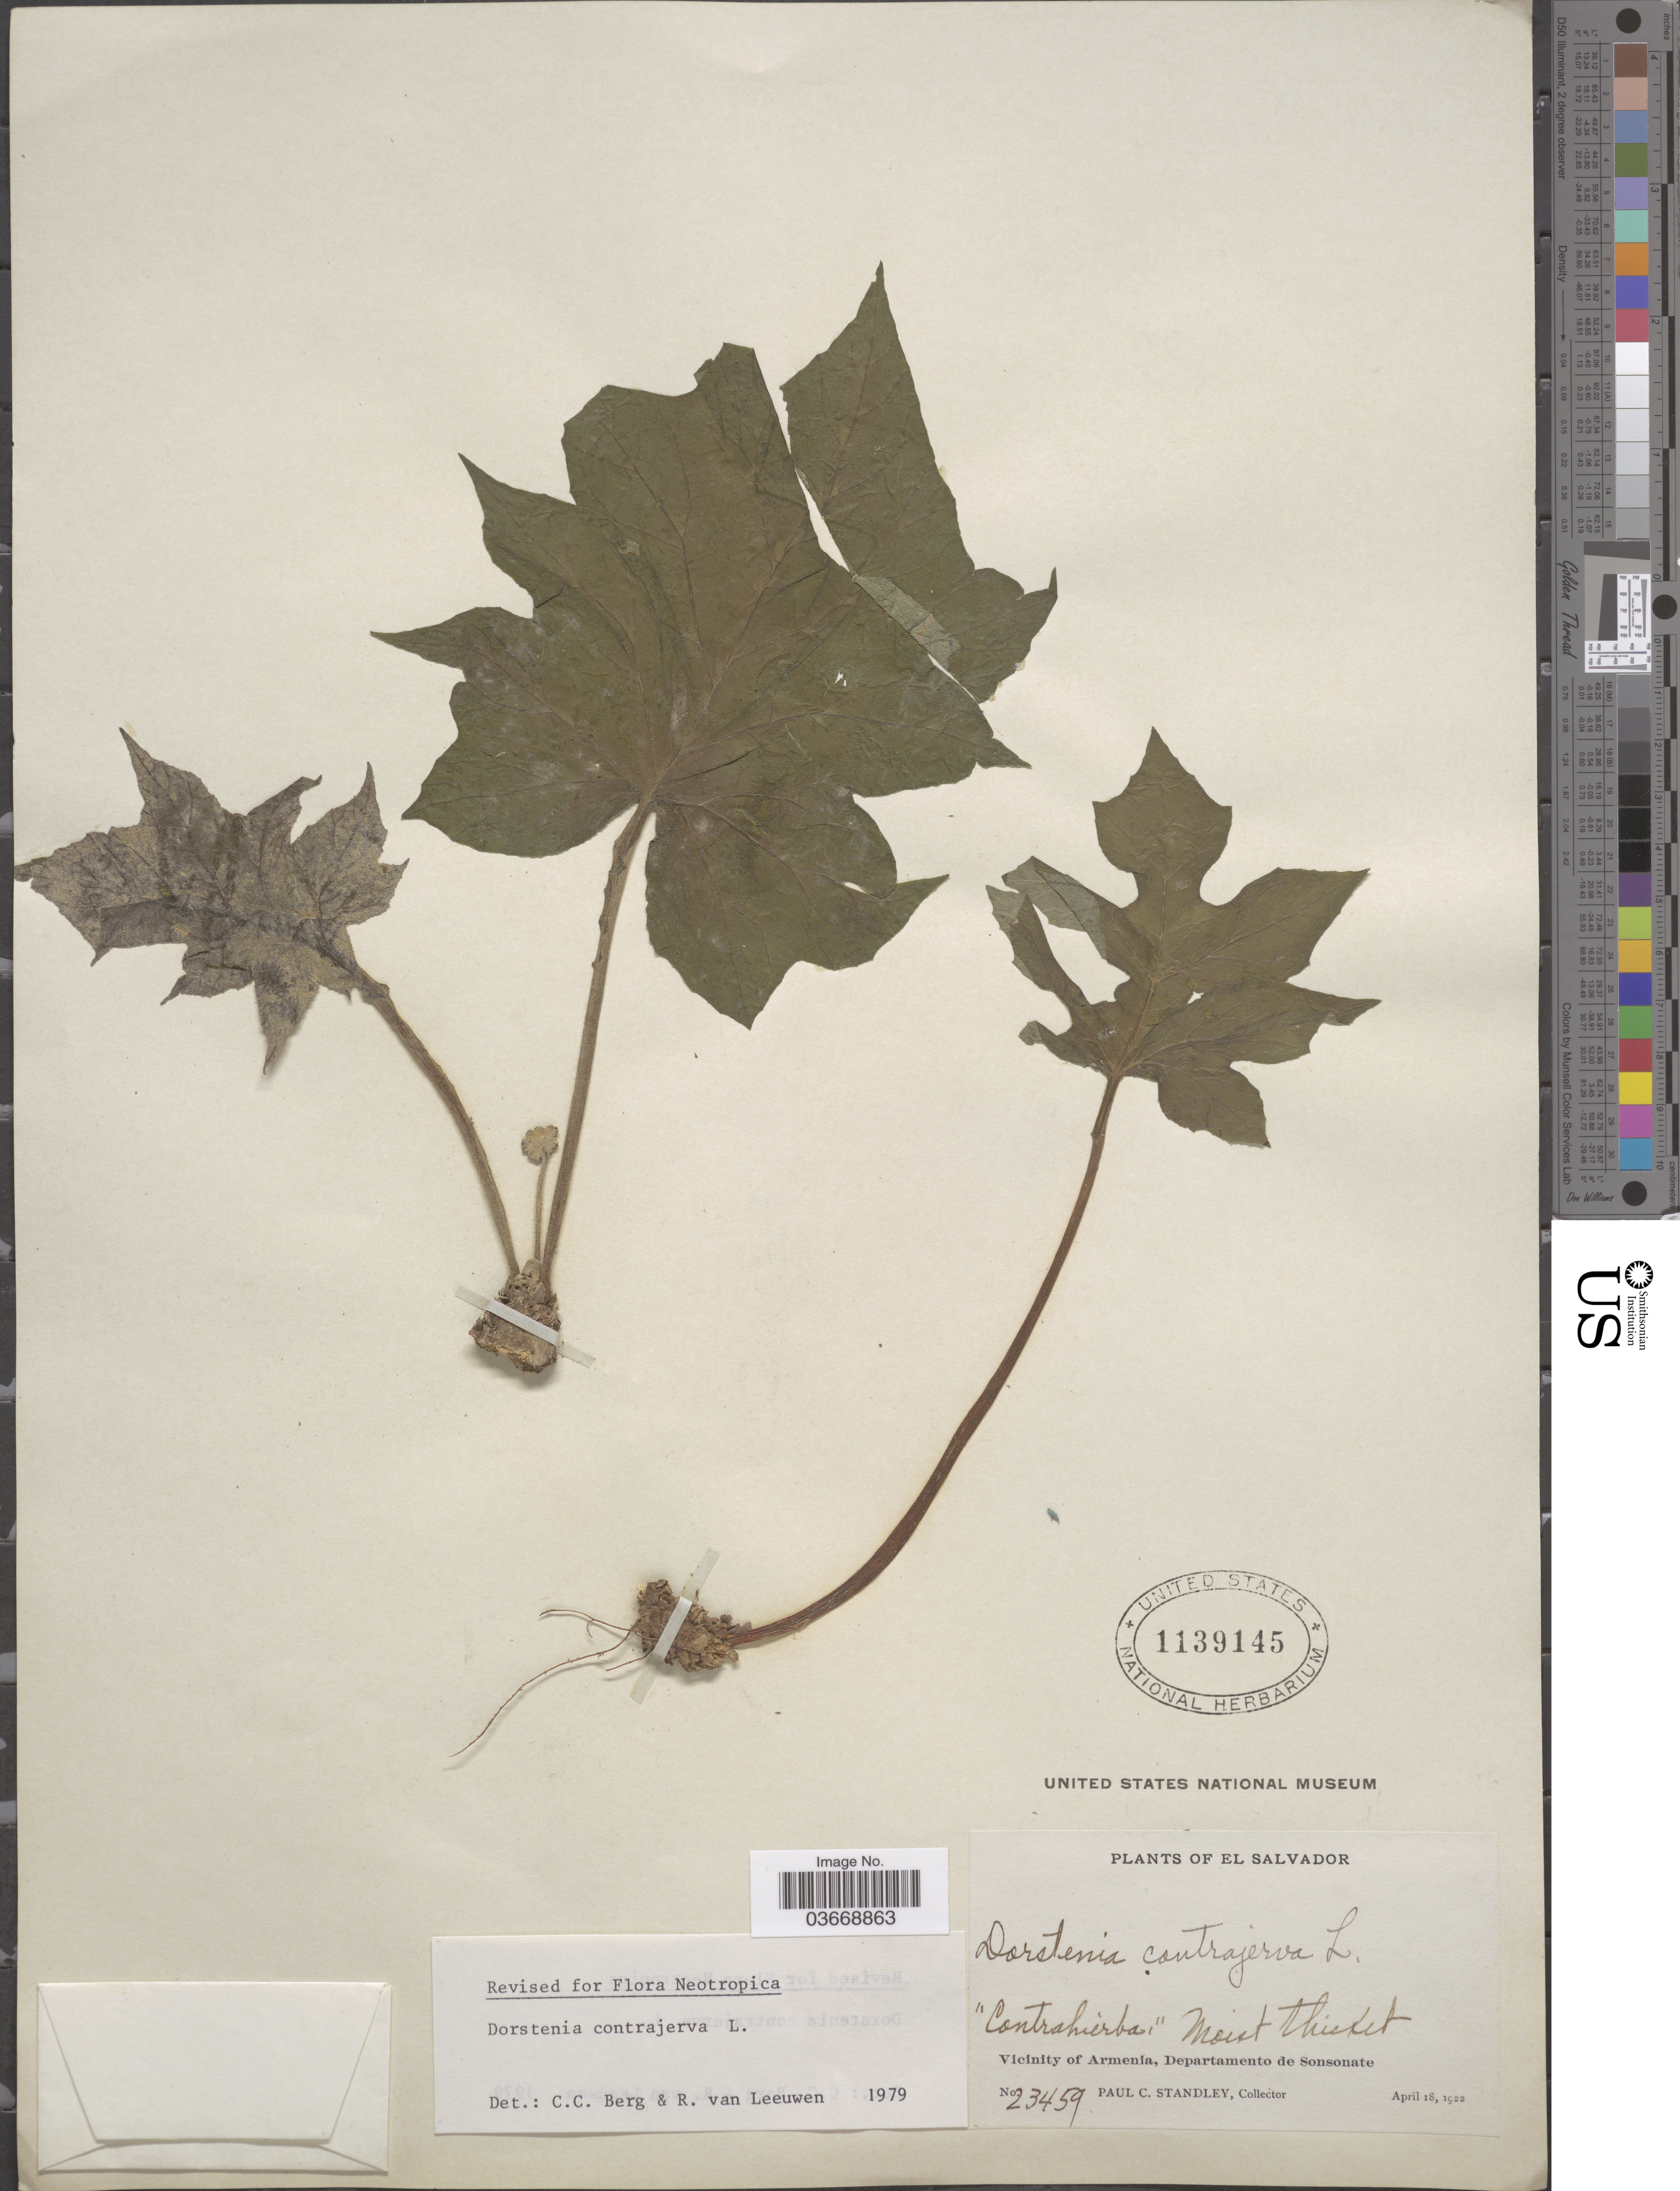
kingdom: Plantae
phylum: Tracheophyta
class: Magnoliopsida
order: Rosales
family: Moraceae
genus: Dorstenia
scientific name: Dorstenia contrajerva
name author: L.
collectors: P. C. Standley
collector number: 23459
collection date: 1922-04-18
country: El Salvador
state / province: Sonsonate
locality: Vicinity of Armenia, Departamento de Sonsonate,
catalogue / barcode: US 1139145